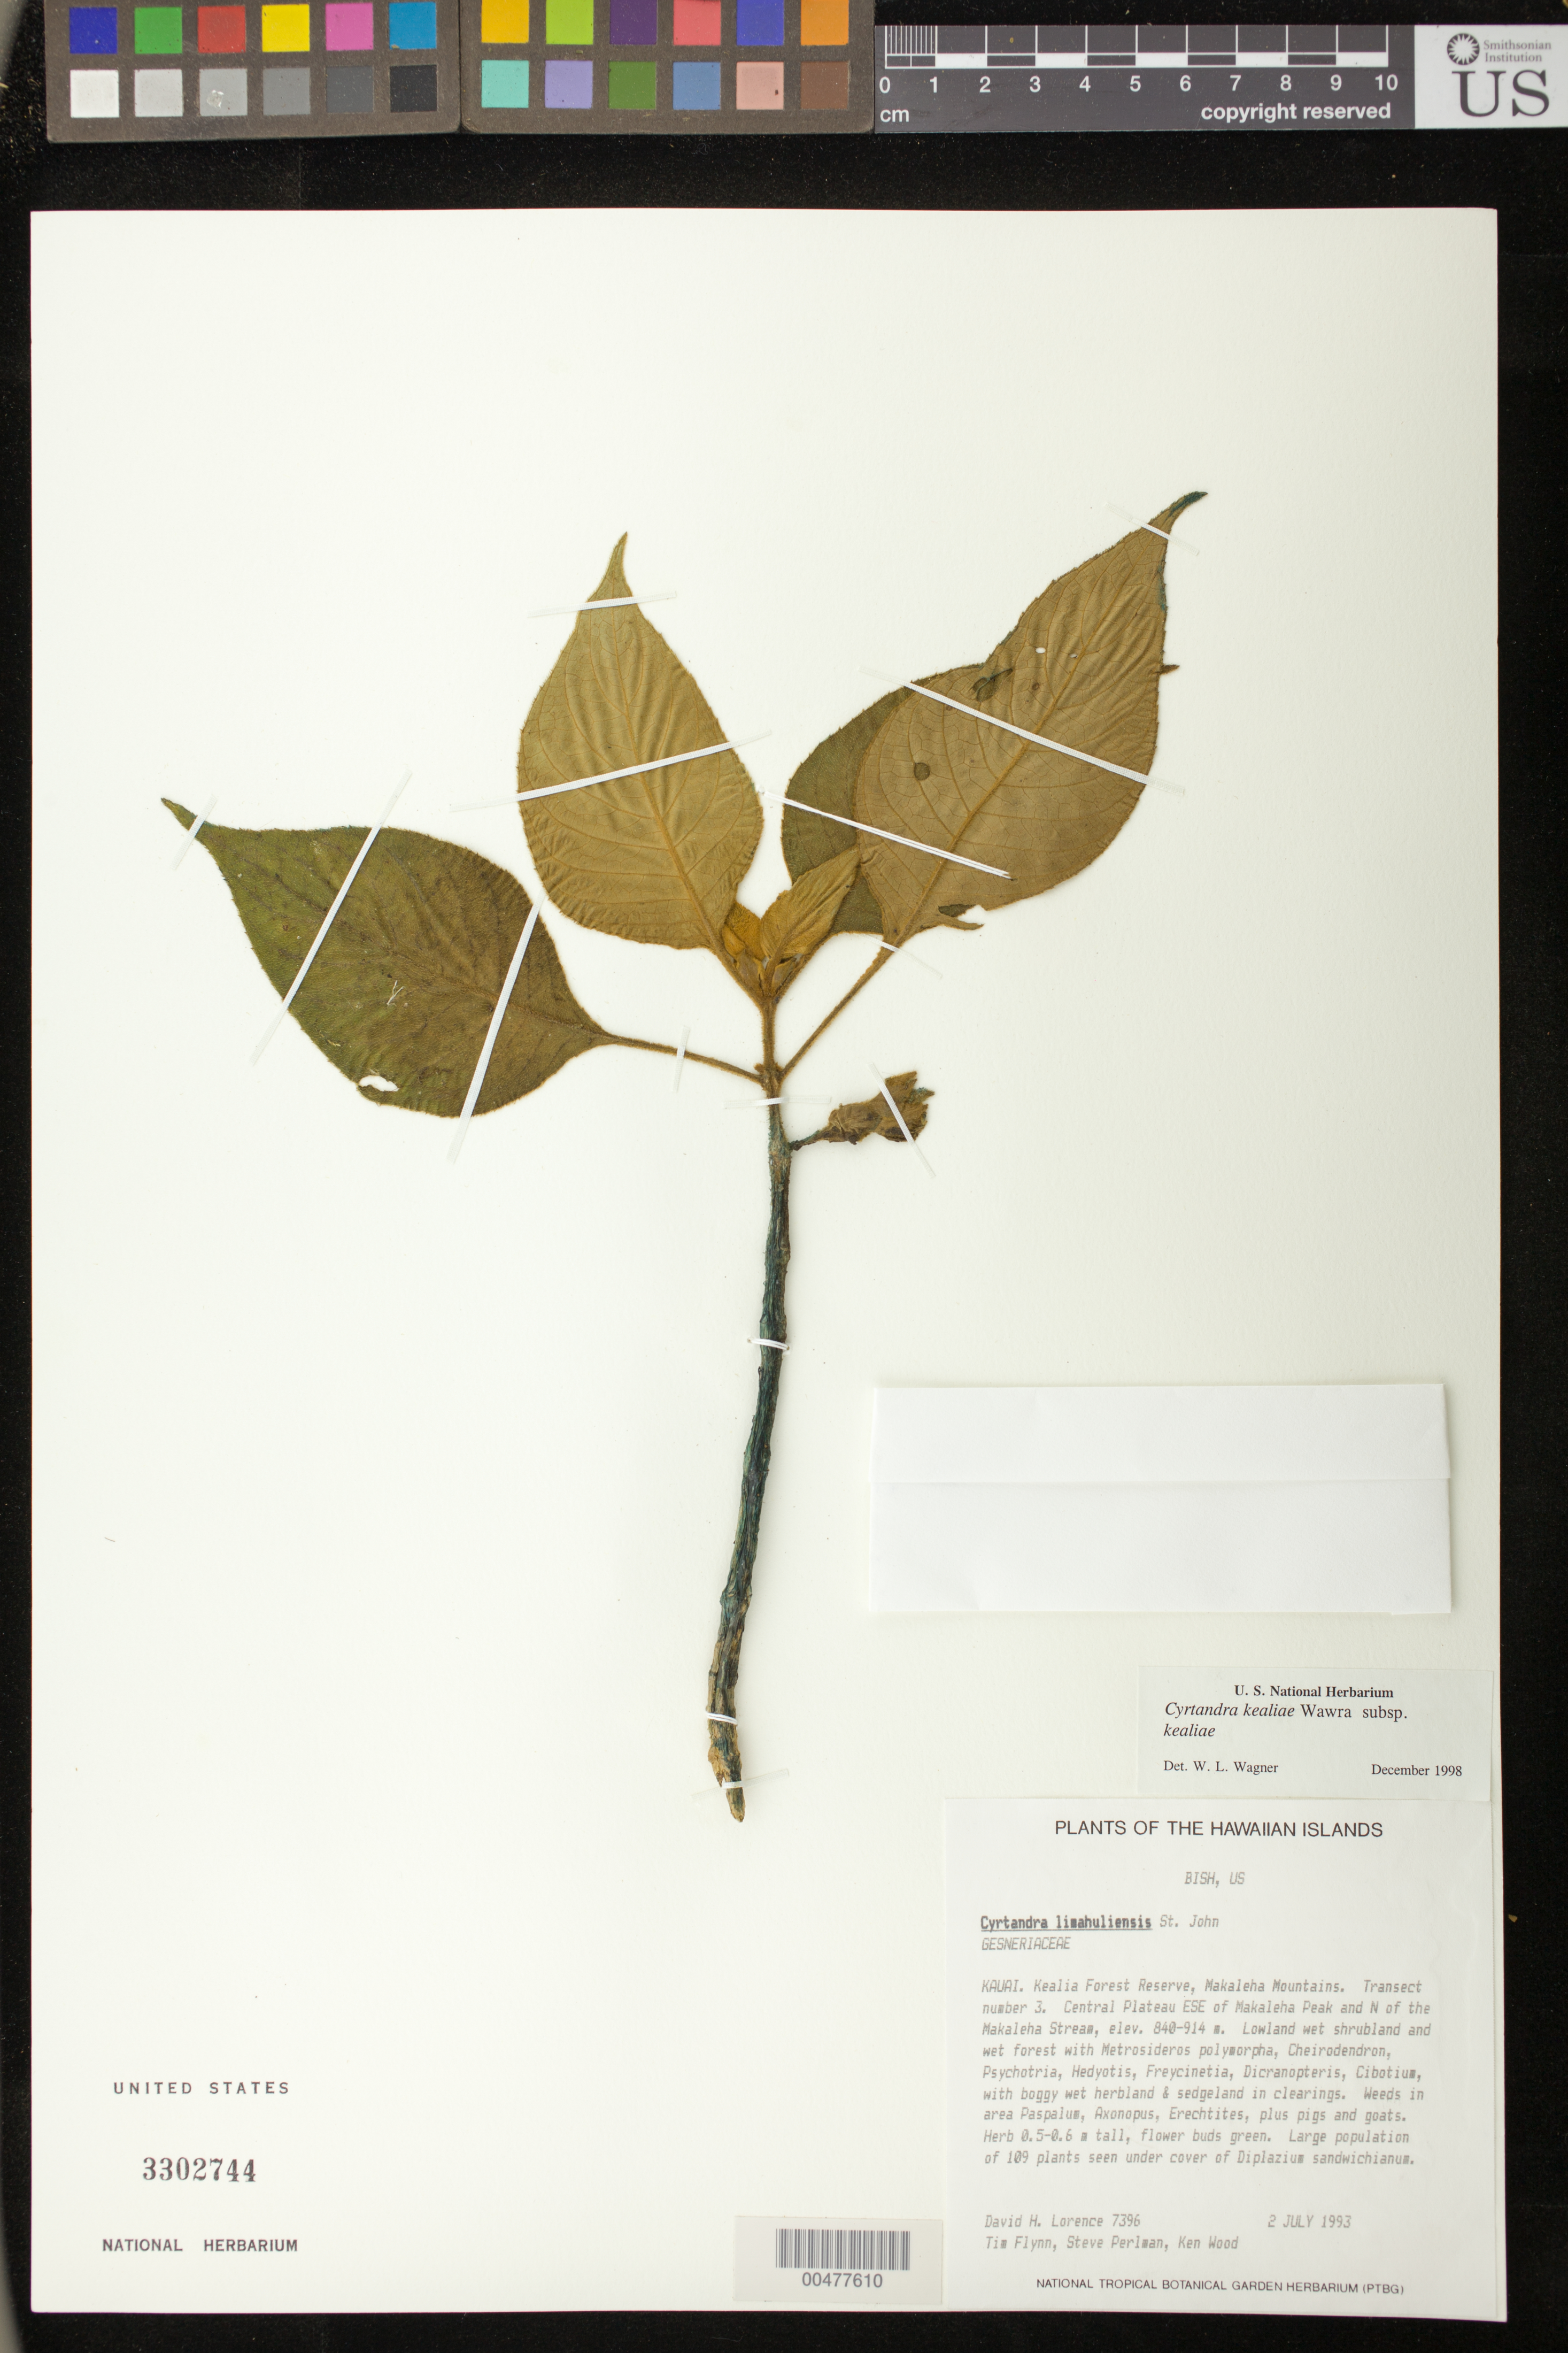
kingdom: Plantae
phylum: Tracheophyta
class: Magnoliopsida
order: Lamiales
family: Gesneriaceae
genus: Cyrtandra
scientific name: Cyrtandra kealiae subsp. kealiae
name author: Wawra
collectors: D. Lorence, T. W. Flynn, S. P. Perlman & K. Wood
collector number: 7396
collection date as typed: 2 Jul 1993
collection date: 1993-07-02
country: United States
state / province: Hawaii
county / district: Kauai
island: Kaua'i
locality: Kealia Forest Reserve, Makaleha Mts., Transect 3, Central Plateau ESE of Makaleha Peak and N of Makaleha Stream.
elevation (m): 840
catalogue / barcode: US 3302744